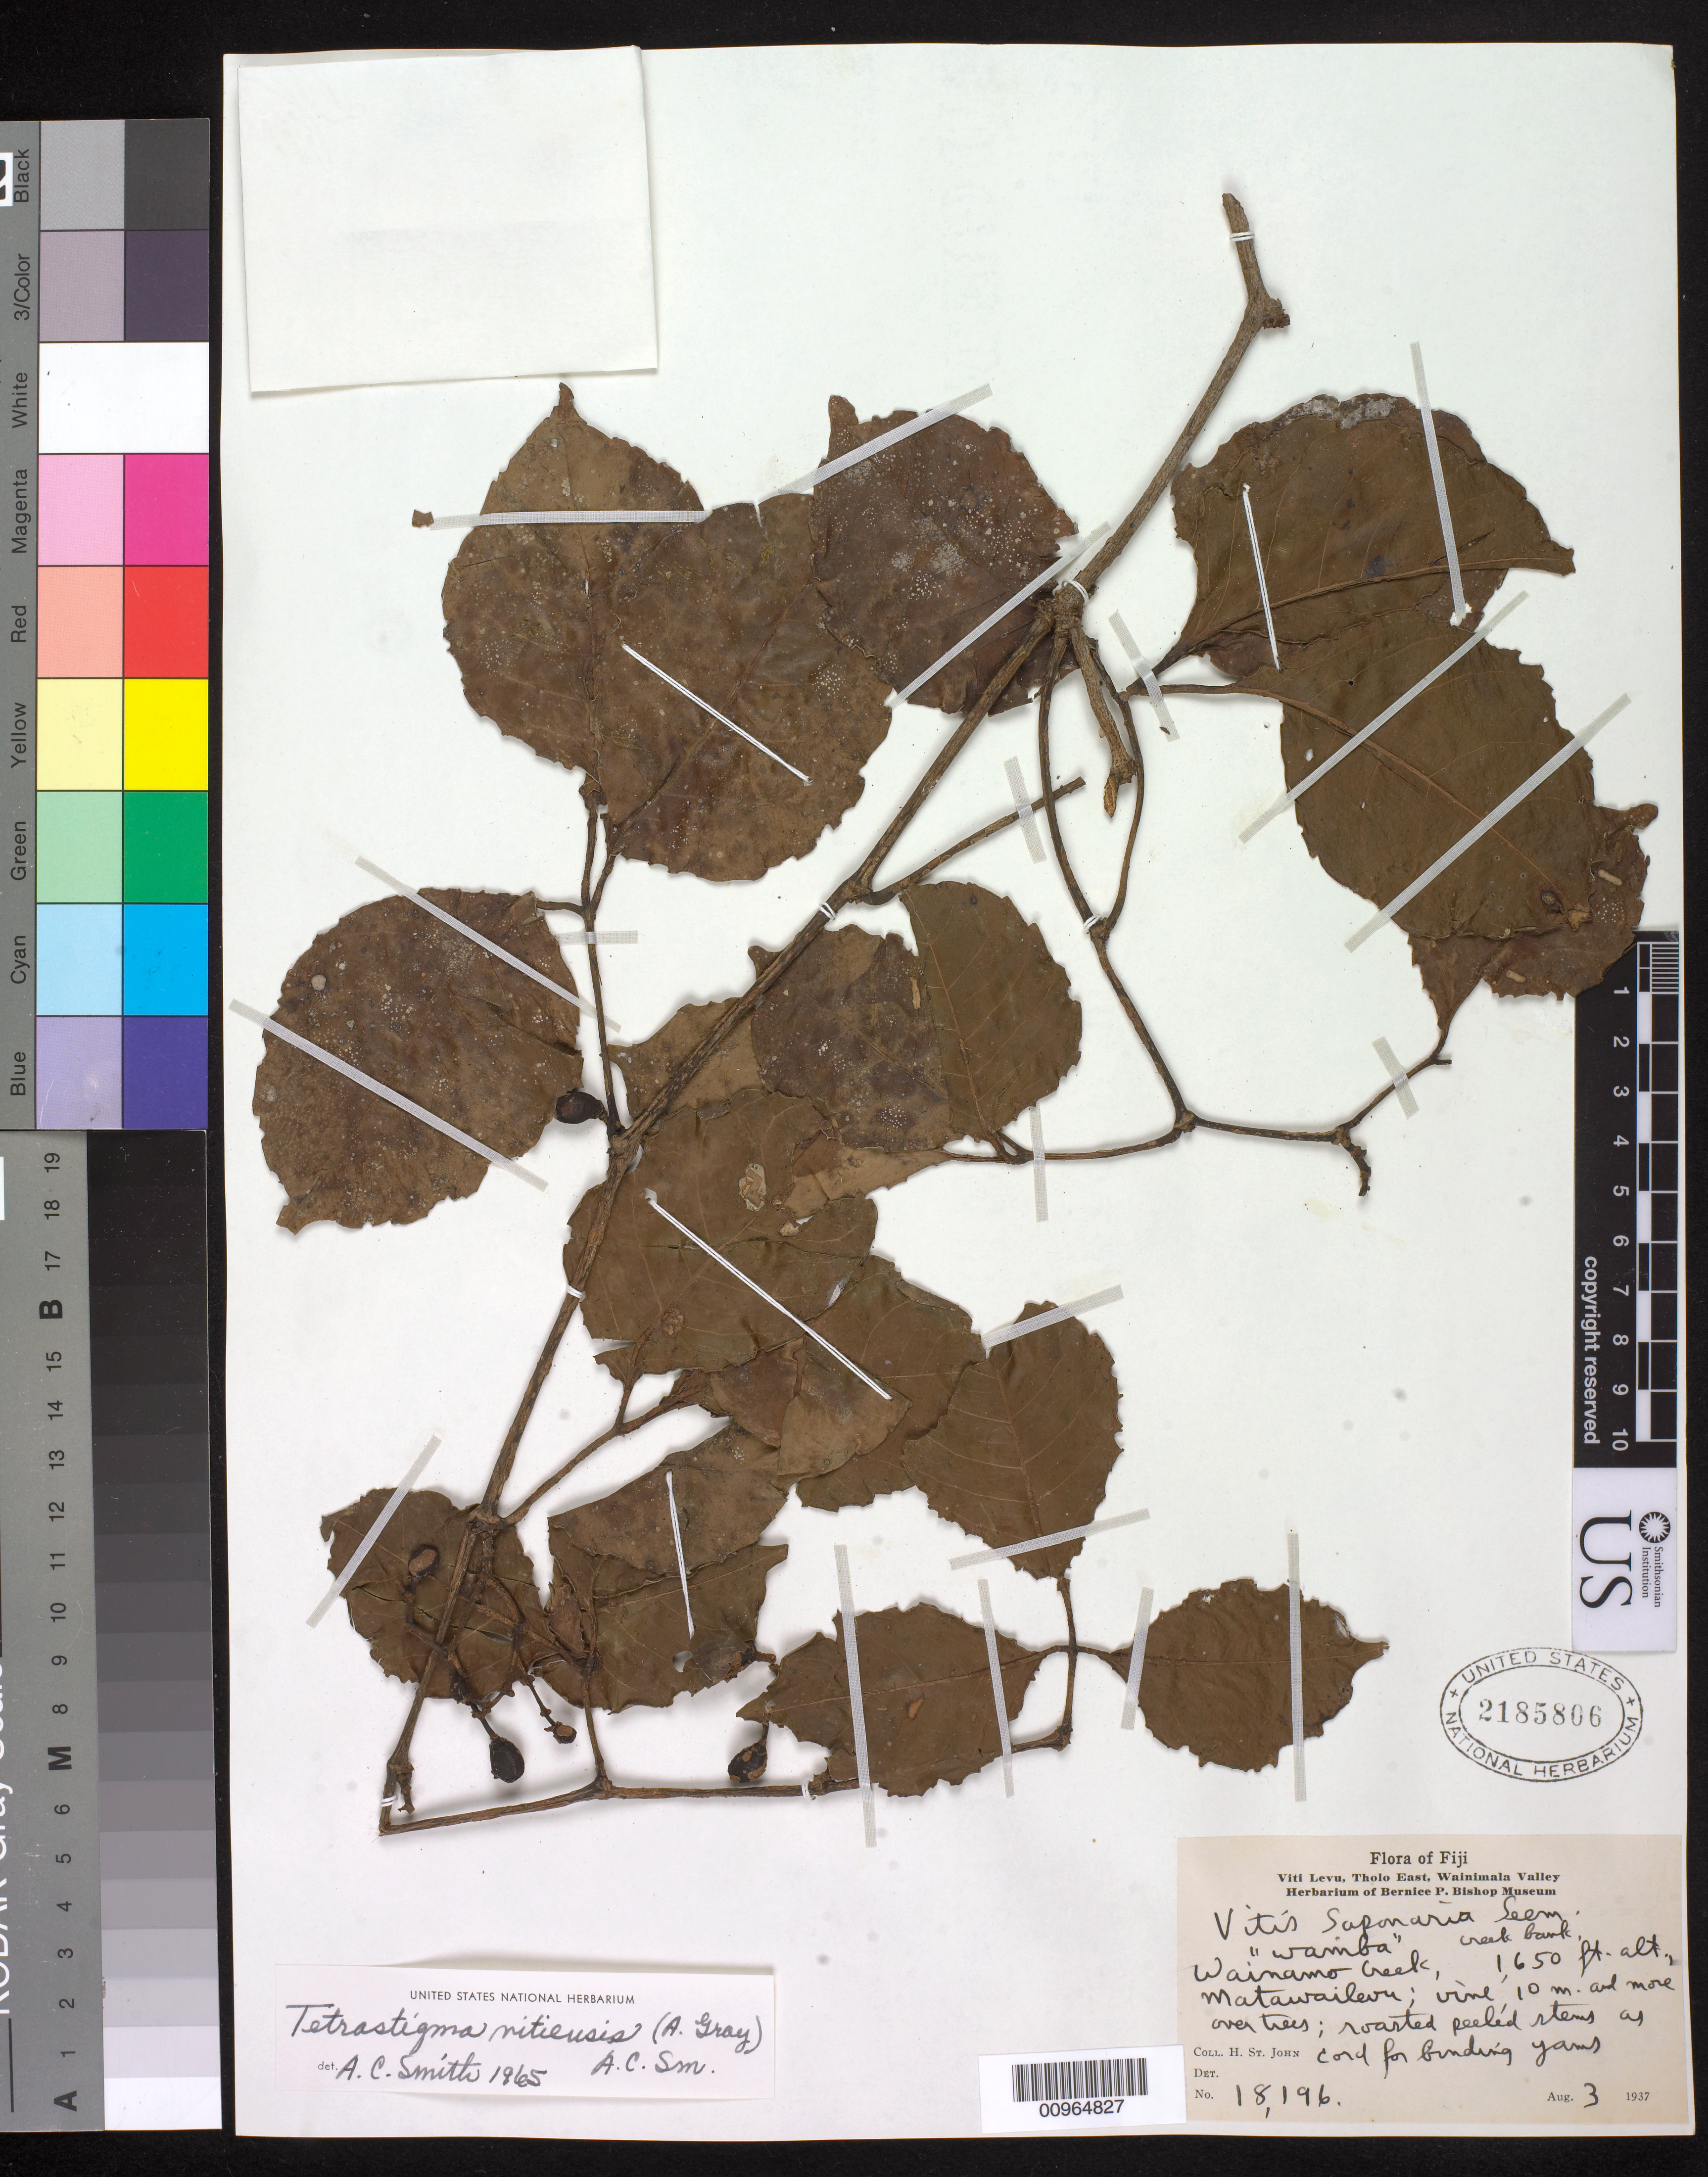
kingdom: Plantae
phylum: Tracheophyta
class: Magnoliopsida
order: Vitales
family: Vitaceae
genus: Tetrastigma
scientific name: Tetrastigma vitiensis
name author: (A. Gray) A.C. Sm.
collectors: H. St. John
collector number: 18196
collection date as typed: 03 Aug 1937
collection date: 1937-08-03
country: Fiji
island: Viti Levu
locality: Viti Levu, Tholo East, Wainimala Valley. Wainamo Creek. Creek bank. Matawailevu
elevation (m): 503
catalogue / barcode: US 2185806